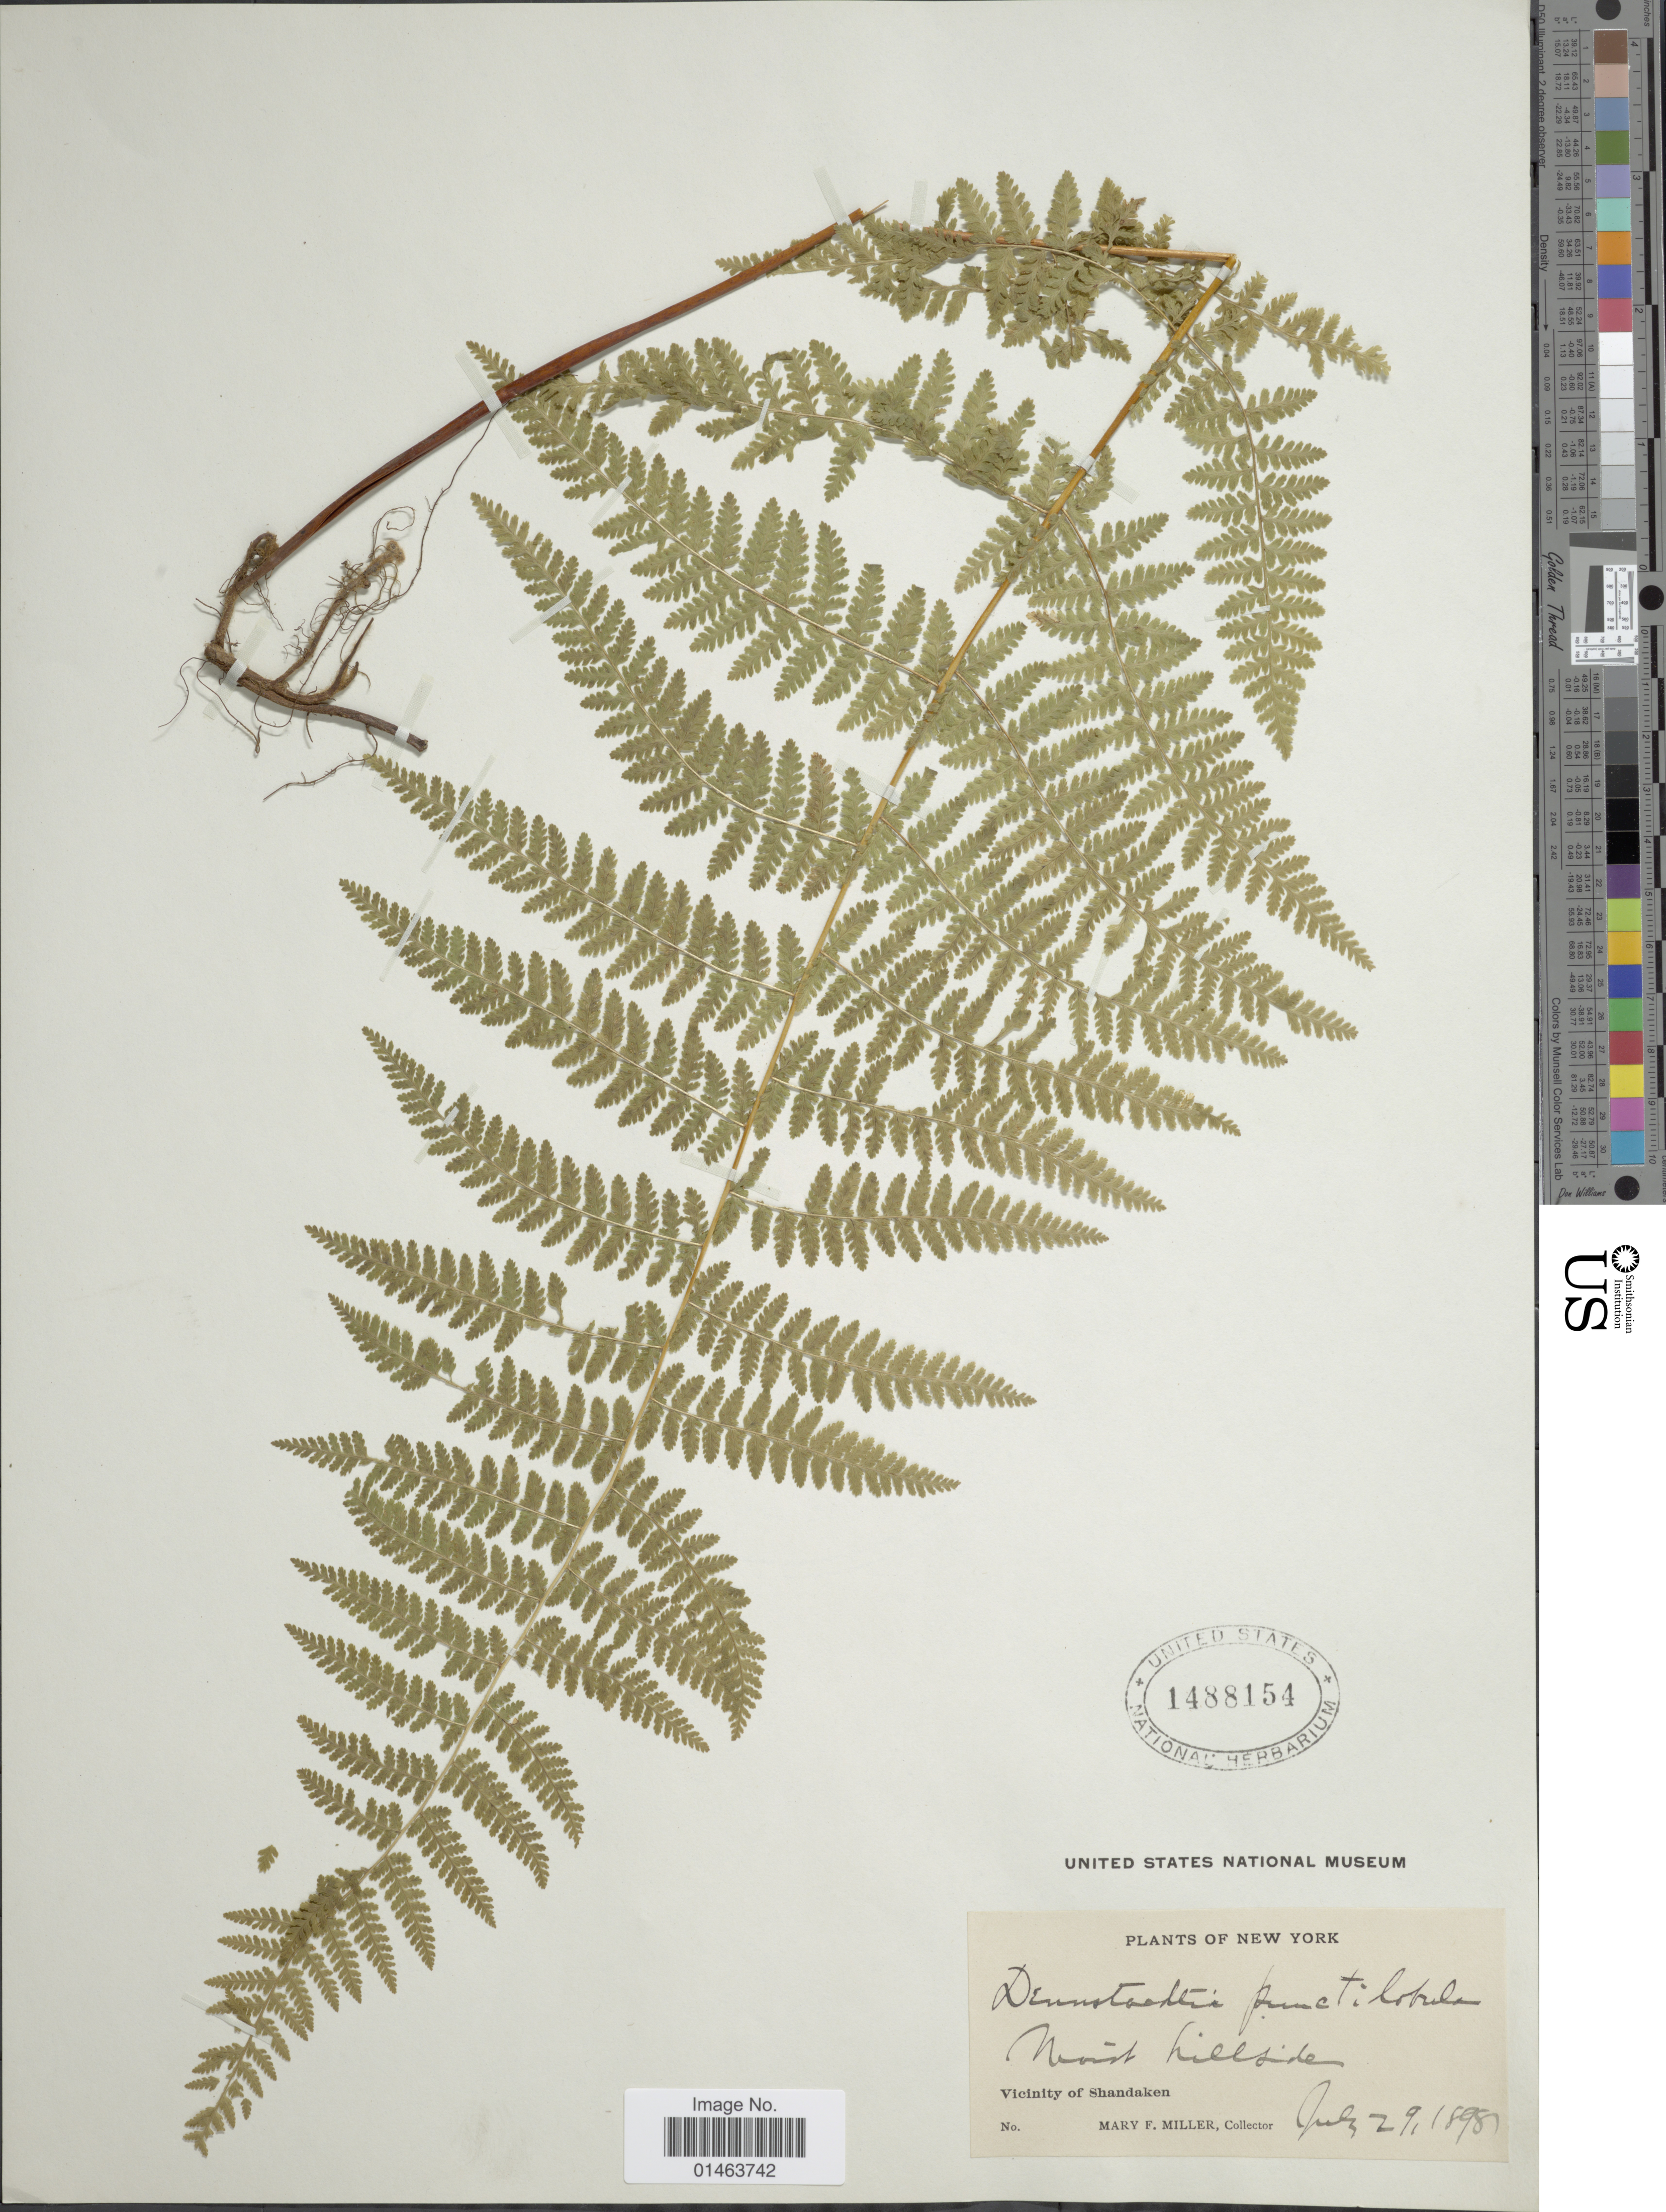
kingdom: Plantae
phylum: Tracheophyta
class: Polypodiopsida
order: Polypodiales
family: Dennstaedtiaceae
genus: Dennstaedtia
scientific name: Dennstaedtia punctilobula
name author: (Michx.) T. Moore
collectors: M. F. Miller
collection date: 1898-07-29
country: United States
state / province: New York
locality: Vicinity of Shandaken, moist Hillside.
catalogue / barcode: US 1488154